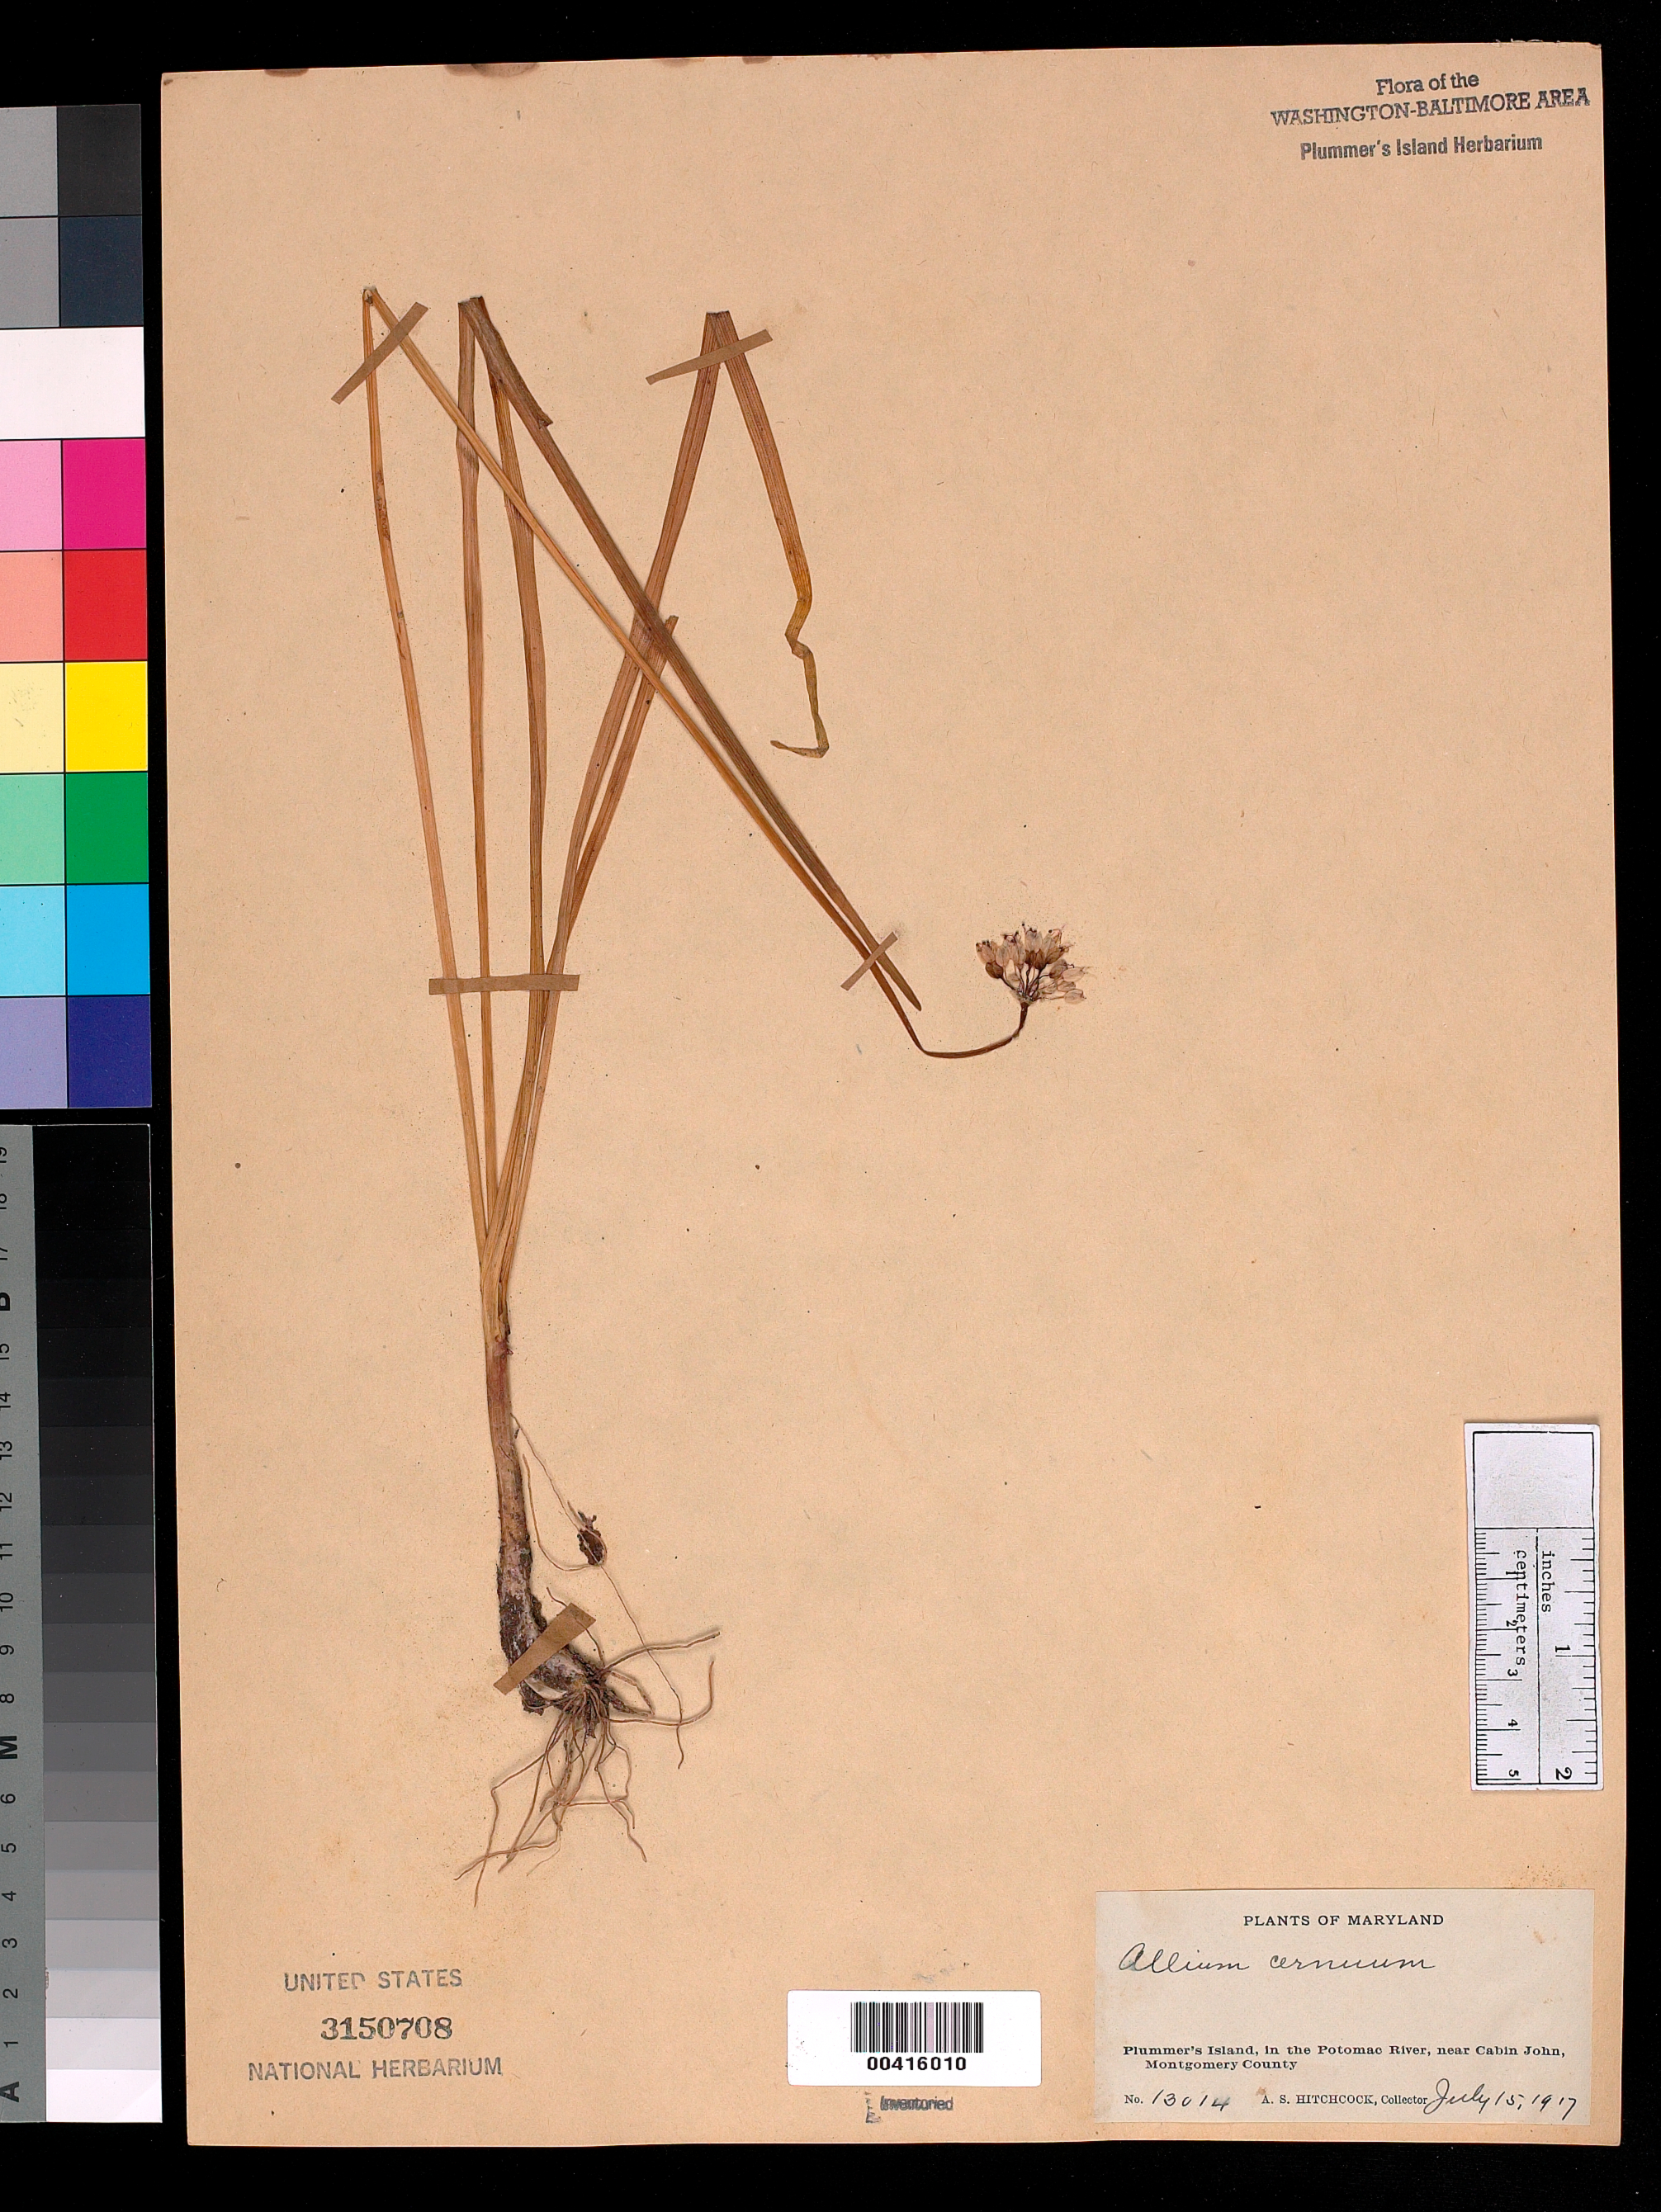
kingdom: Plantae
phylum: Tracheophyta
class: Liliopsida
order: Asparagales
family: Amaryllidaceae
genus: Allium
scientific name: Allium cernuum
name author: Roth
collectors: A. S. Hitchcock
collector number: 13014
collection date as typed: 15 Jul 1917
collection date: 1917-07-15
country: United States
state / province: Maryland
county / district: Montgomery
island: Plummers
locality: Plummer's Island C. & O. Canal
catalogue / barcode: US 3150708